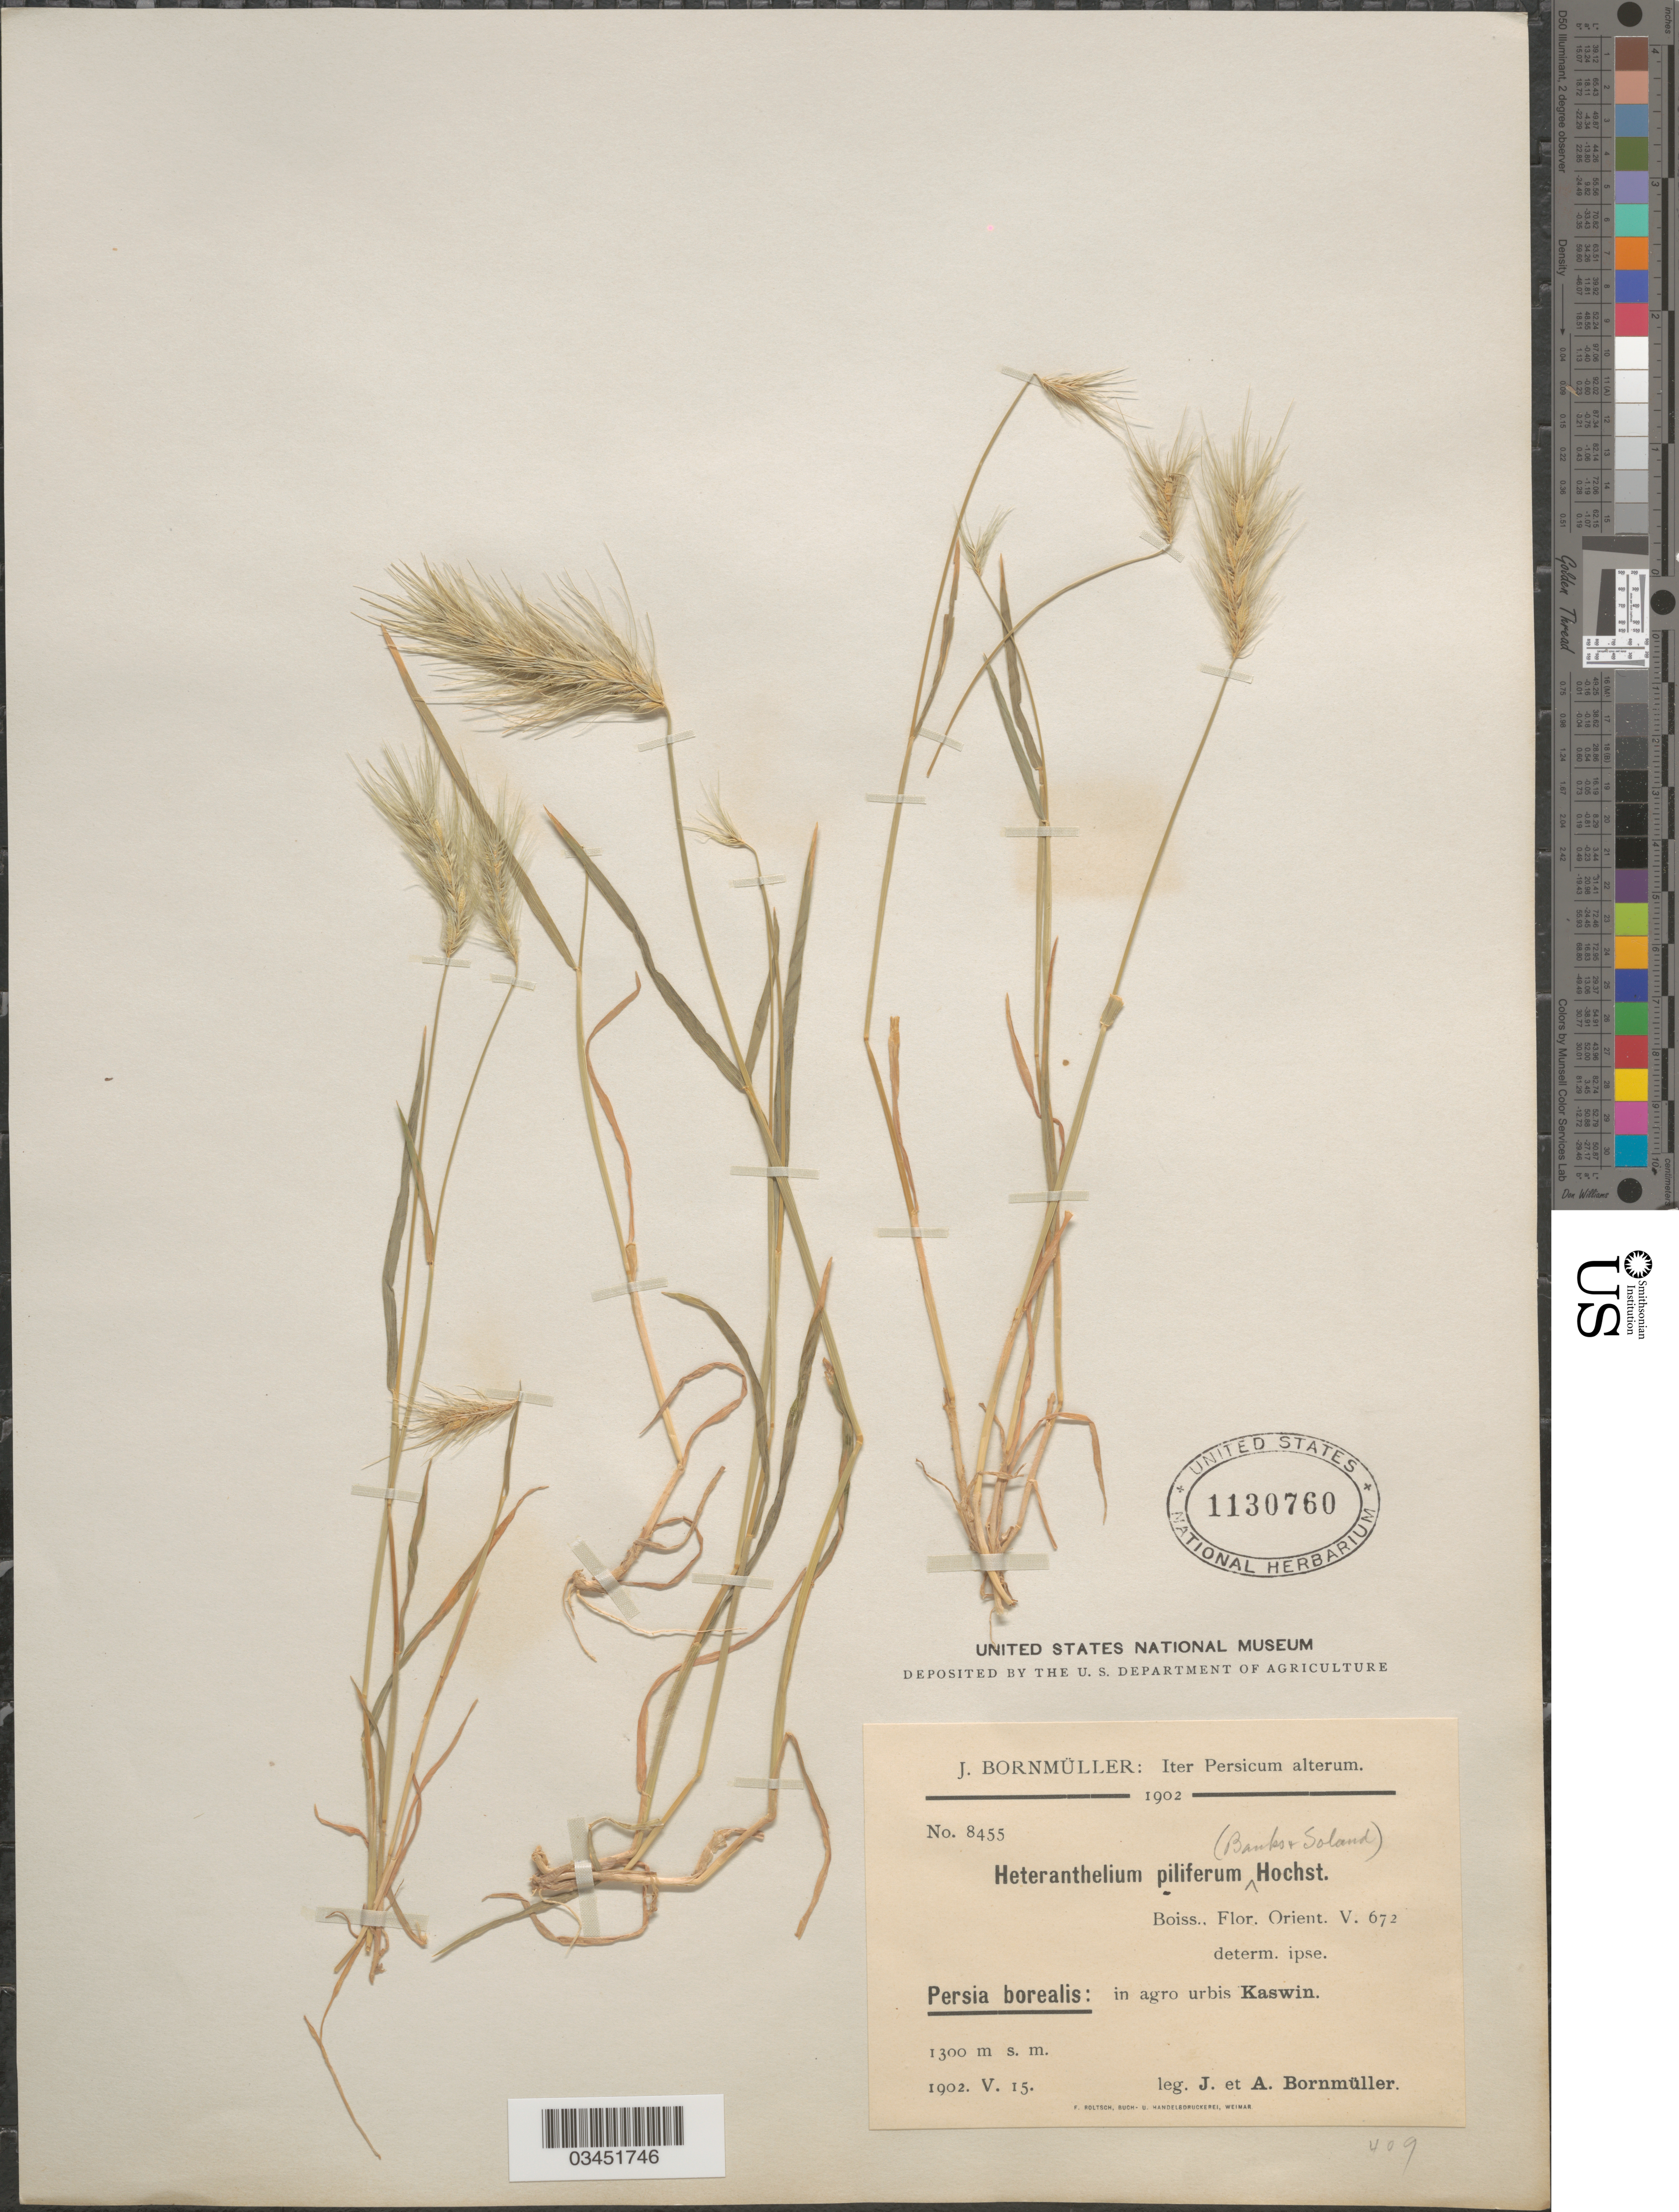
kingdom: Plantae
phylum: Tracheophyta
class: Liliopsida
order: Poales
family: Poaceae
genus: Heteranthelium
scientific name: Heteranthelium piliferum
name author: (Sol.) Hochst.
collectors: J. Bornmüller & A. Bornmüller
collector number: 8455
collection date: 1902-05-15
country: Iran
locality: Iter Persicum alterum 1902. Persia borealis: in agro urbis Kaswin.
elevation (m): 1300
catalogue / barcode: US 1130760